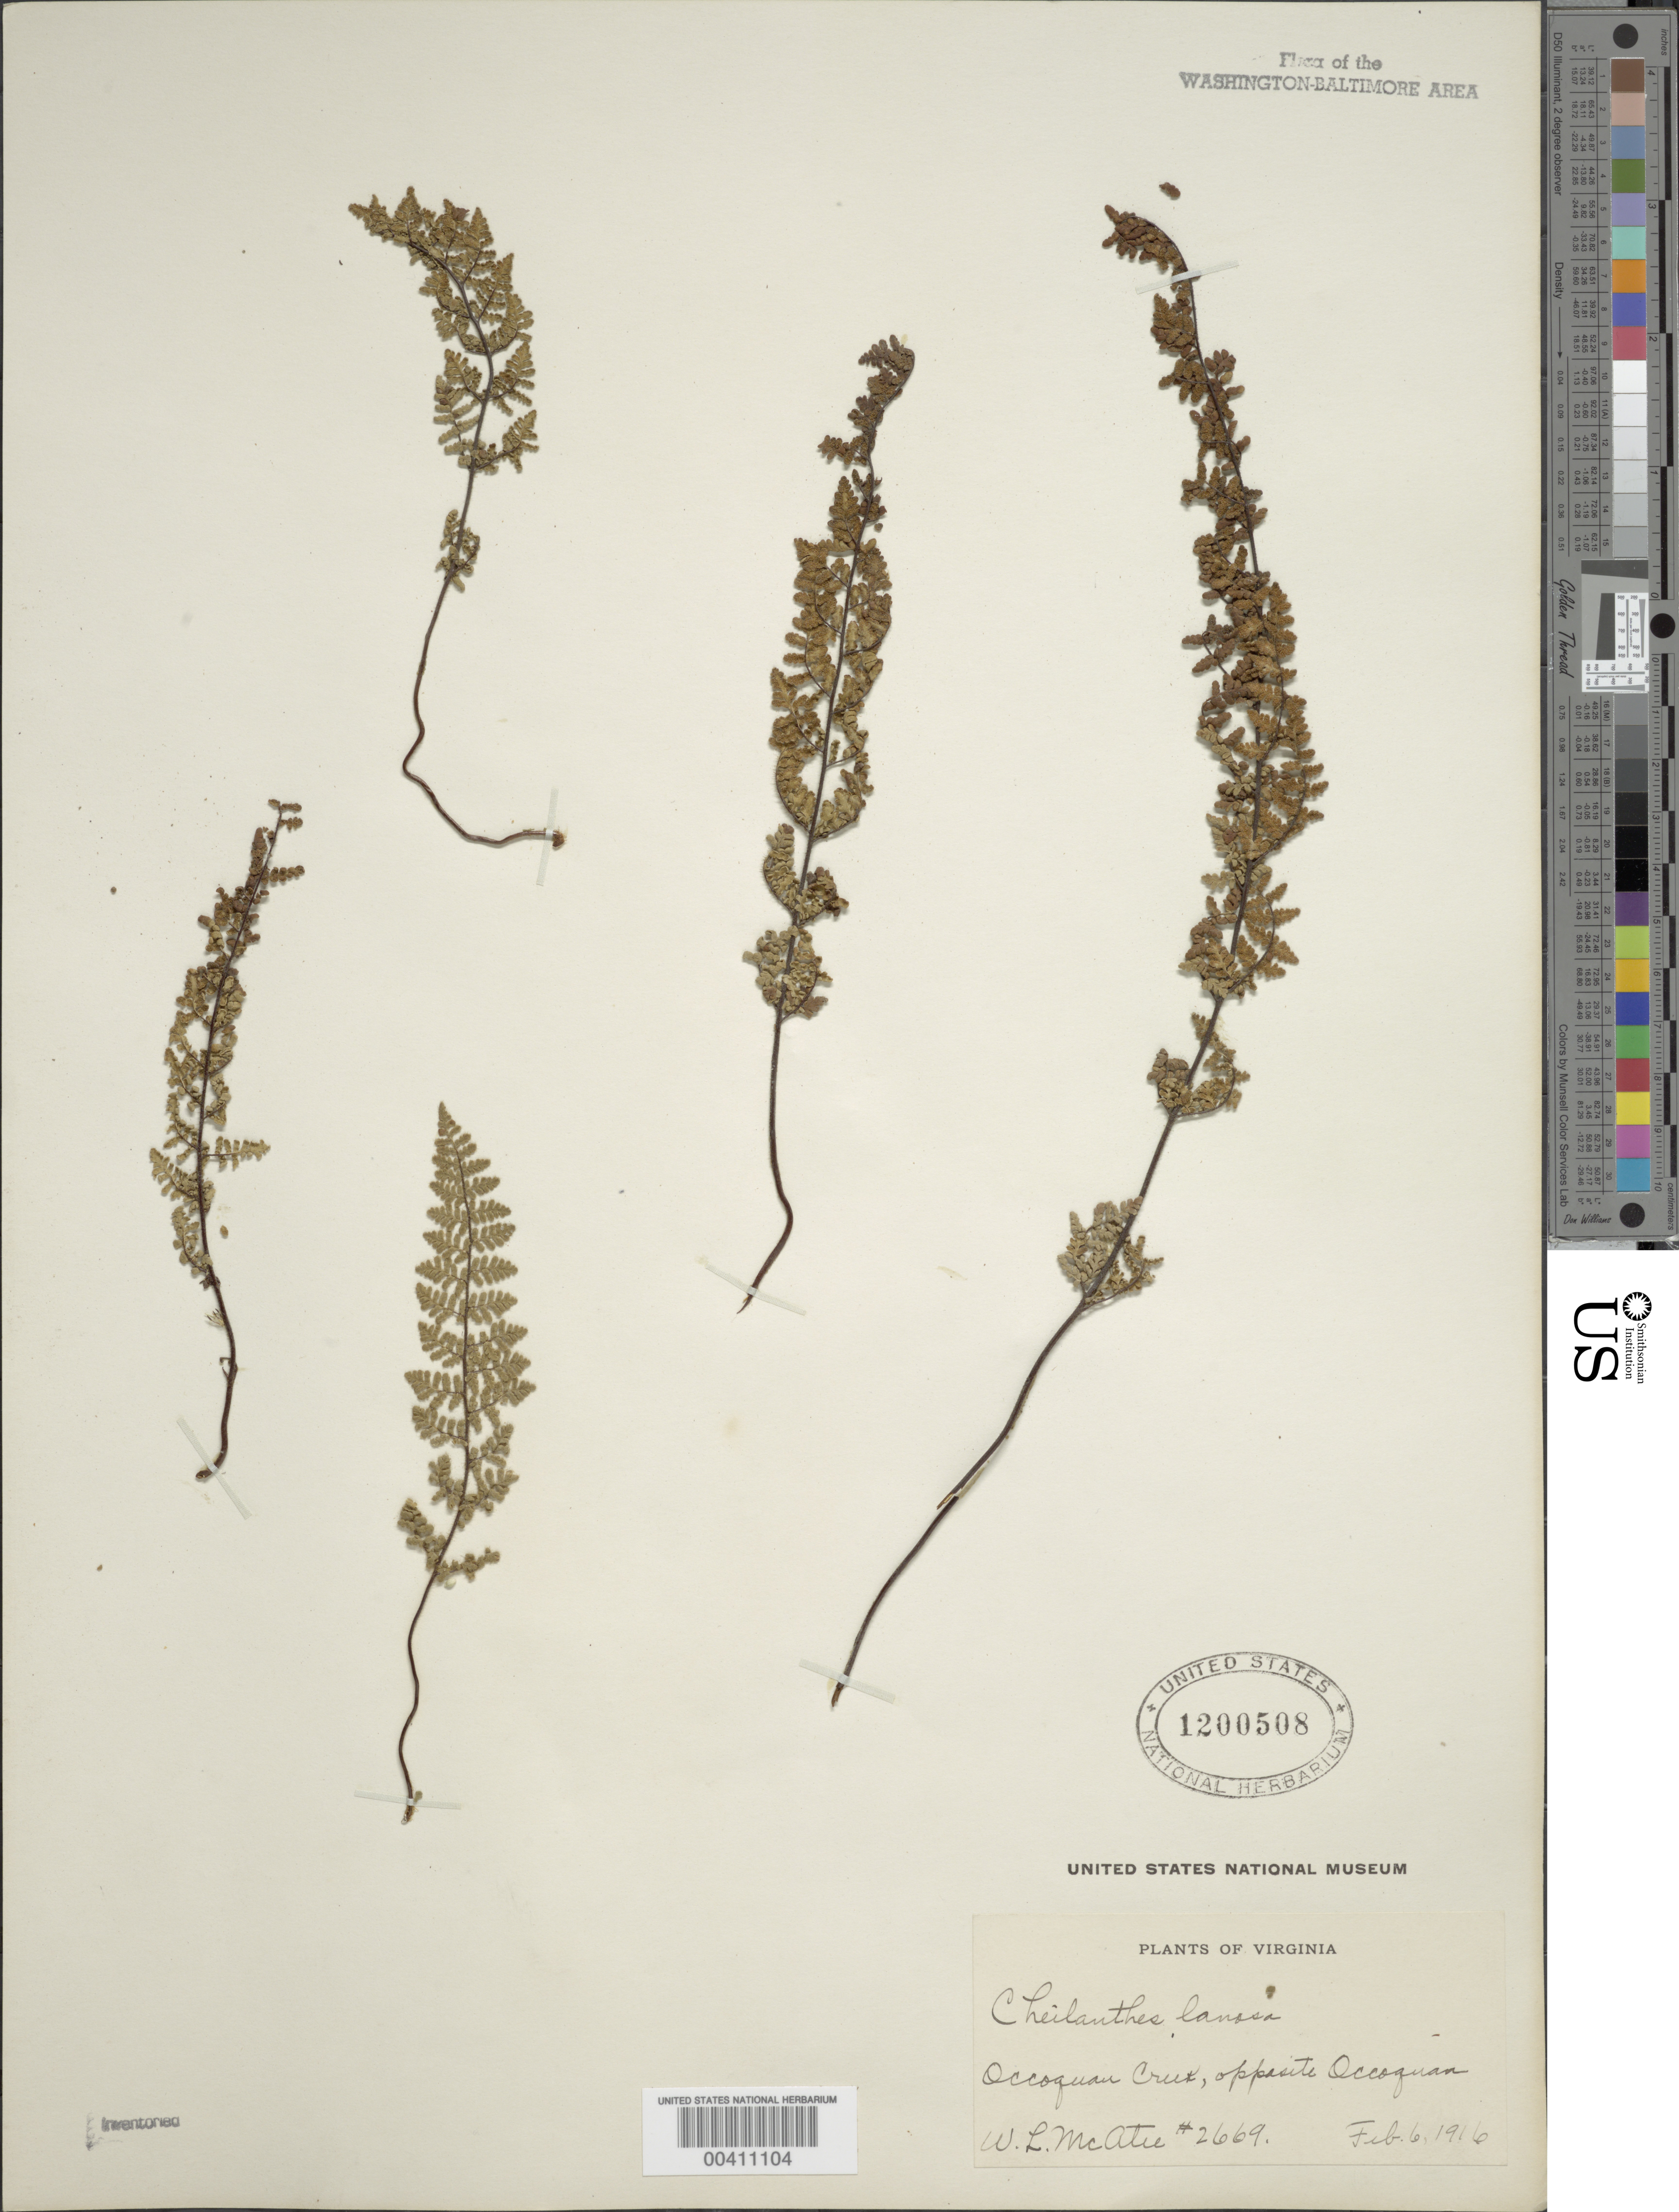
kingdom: Plantae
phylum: Tracheophyta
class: Polypodiopsida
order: Polypodiales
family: Pteridaceae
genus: Myriopteris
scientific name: Myriopteris lanosa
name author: (Michx.) Grusz & Windham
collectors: W. McAtee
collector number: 2669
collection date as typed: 06 Feb 1916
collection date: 1916-02-06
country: United States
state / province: Virginia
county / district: Fairfax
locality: Occoquan Creek opposite Occoquan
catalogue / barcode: US 1200508